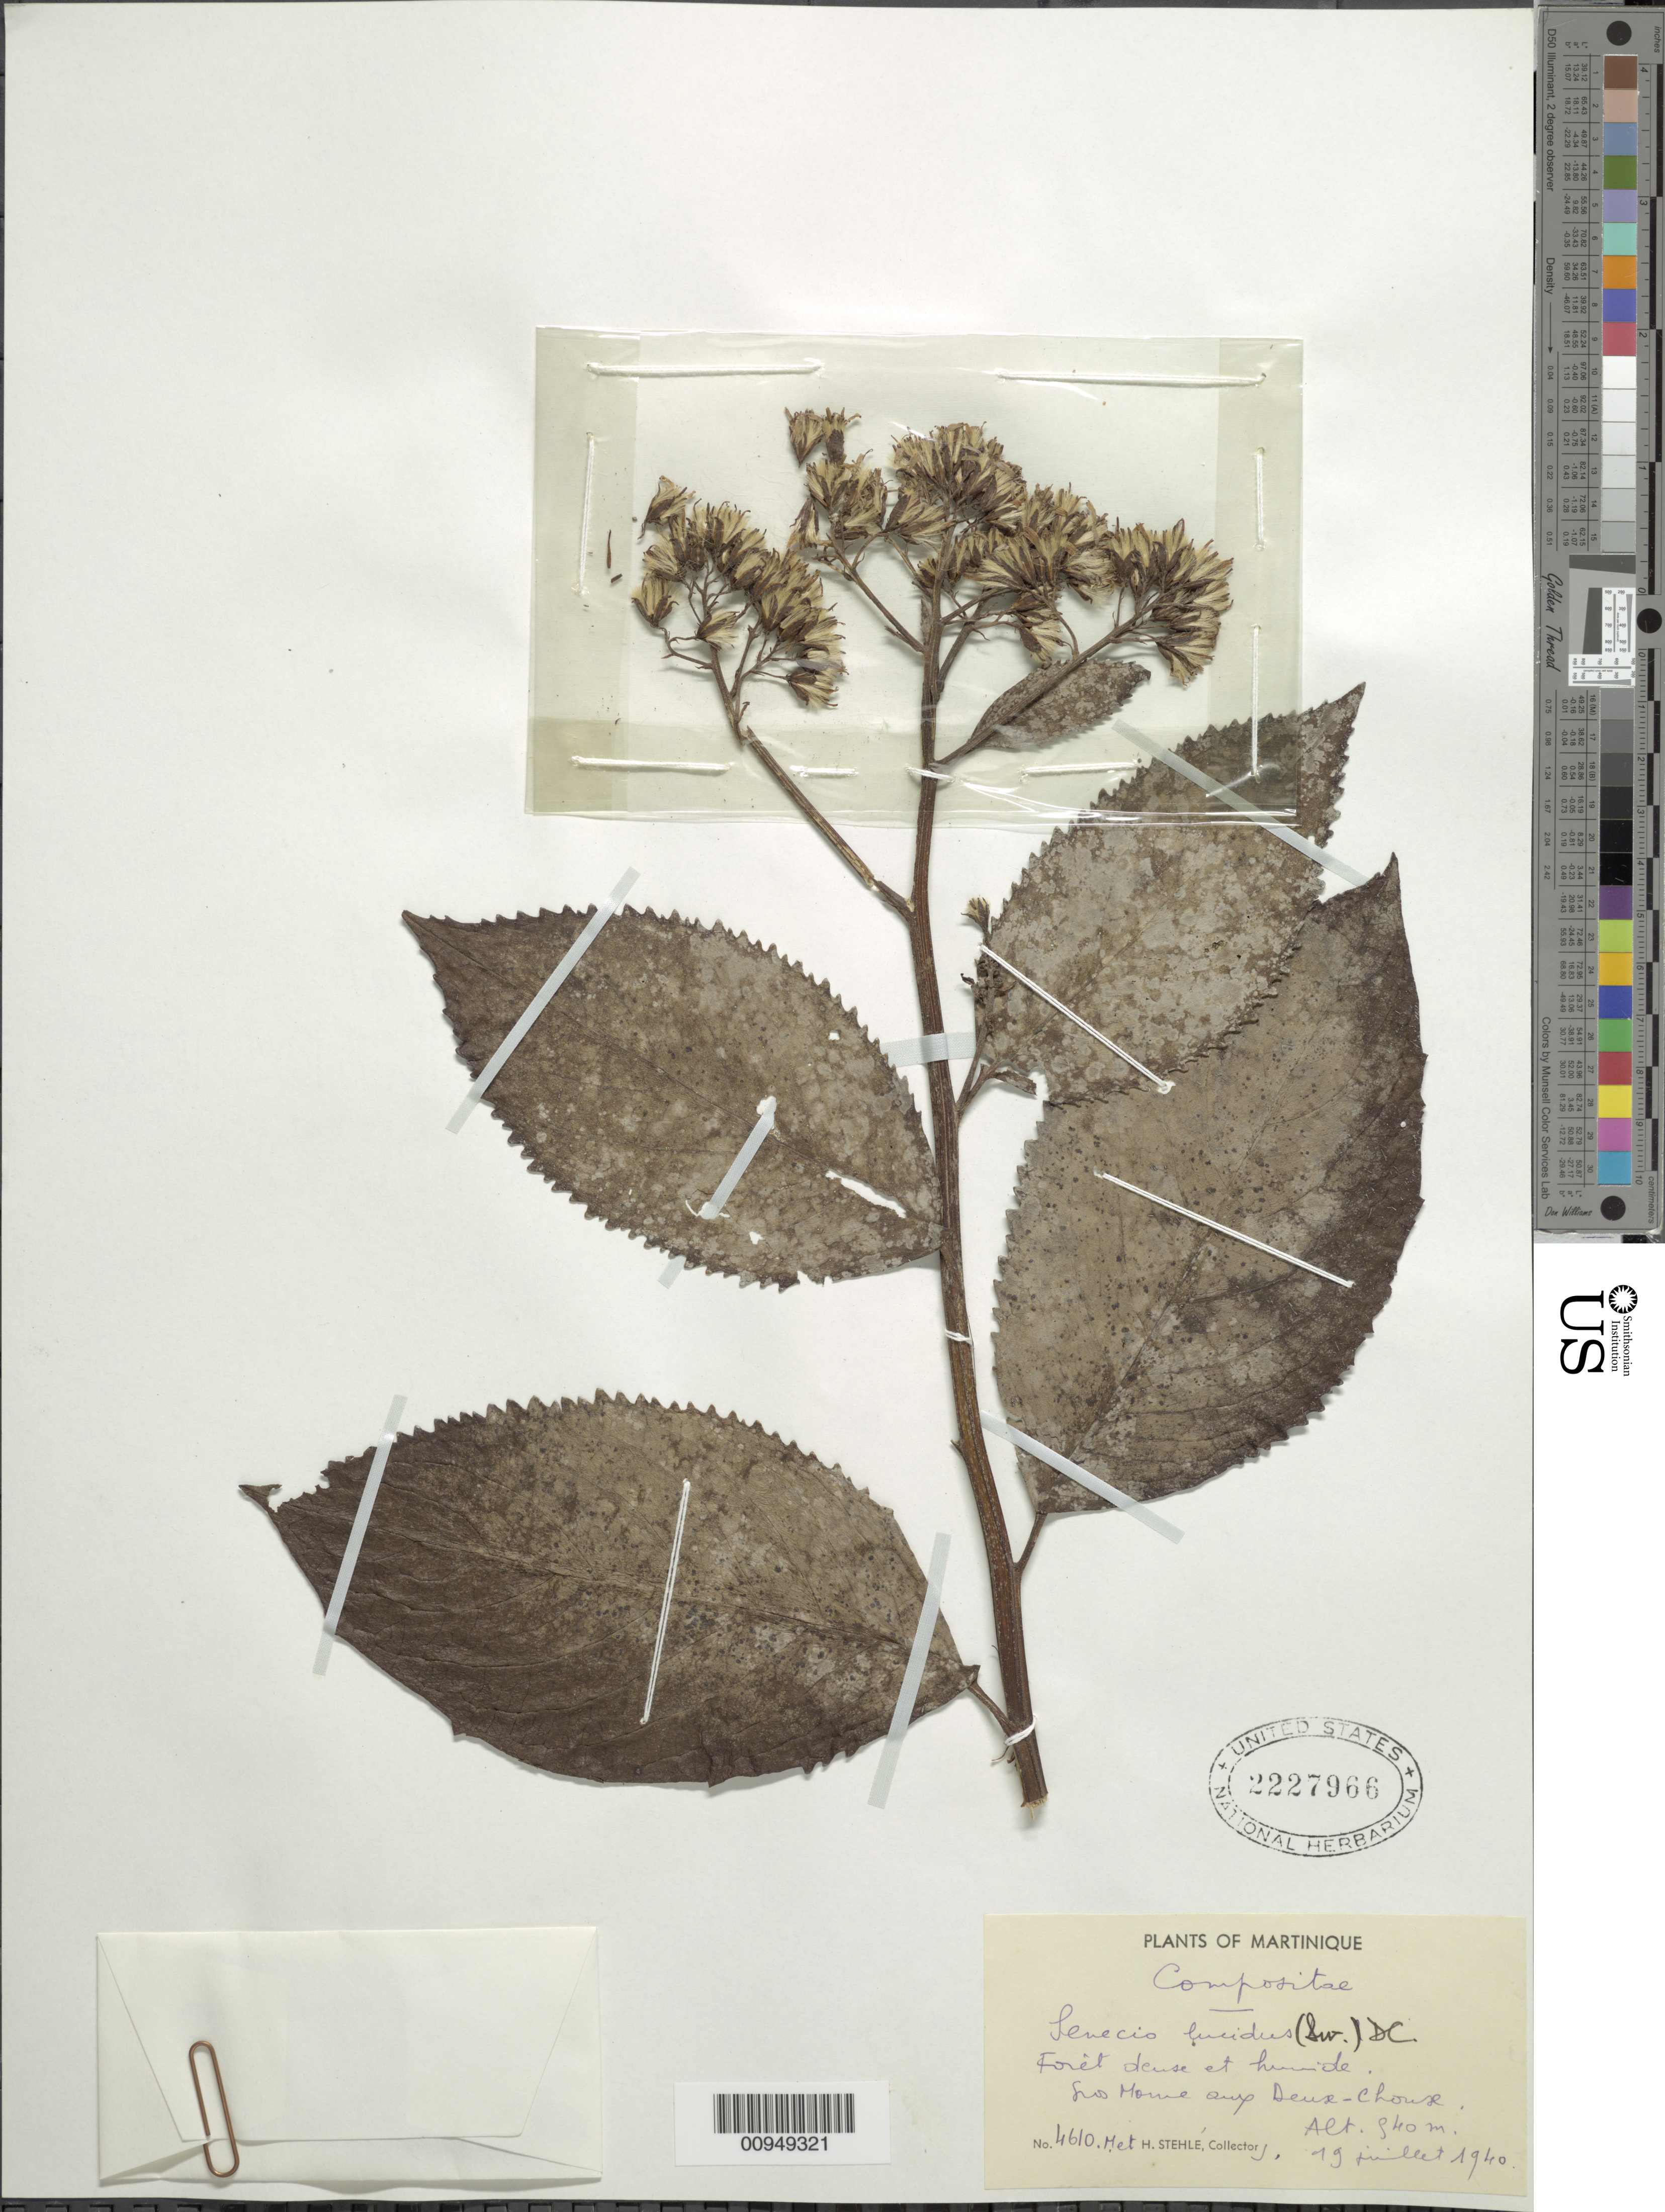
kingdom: Plantae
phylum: Tracheophyta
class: Magnoliopsida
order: Asterales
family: Asteraceae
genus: Senecio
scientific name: Senecio lucidus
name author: (Sw.) DC.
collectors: H. Stehlé & M. Stehlé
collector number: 4610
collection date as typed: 19 Jul 1940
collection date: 1940-07-19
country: Martinique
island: Martinique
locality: Gros Morne aux Dense-Chause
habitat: Forêt dense et humide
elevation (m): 540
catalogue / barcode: US 2227966